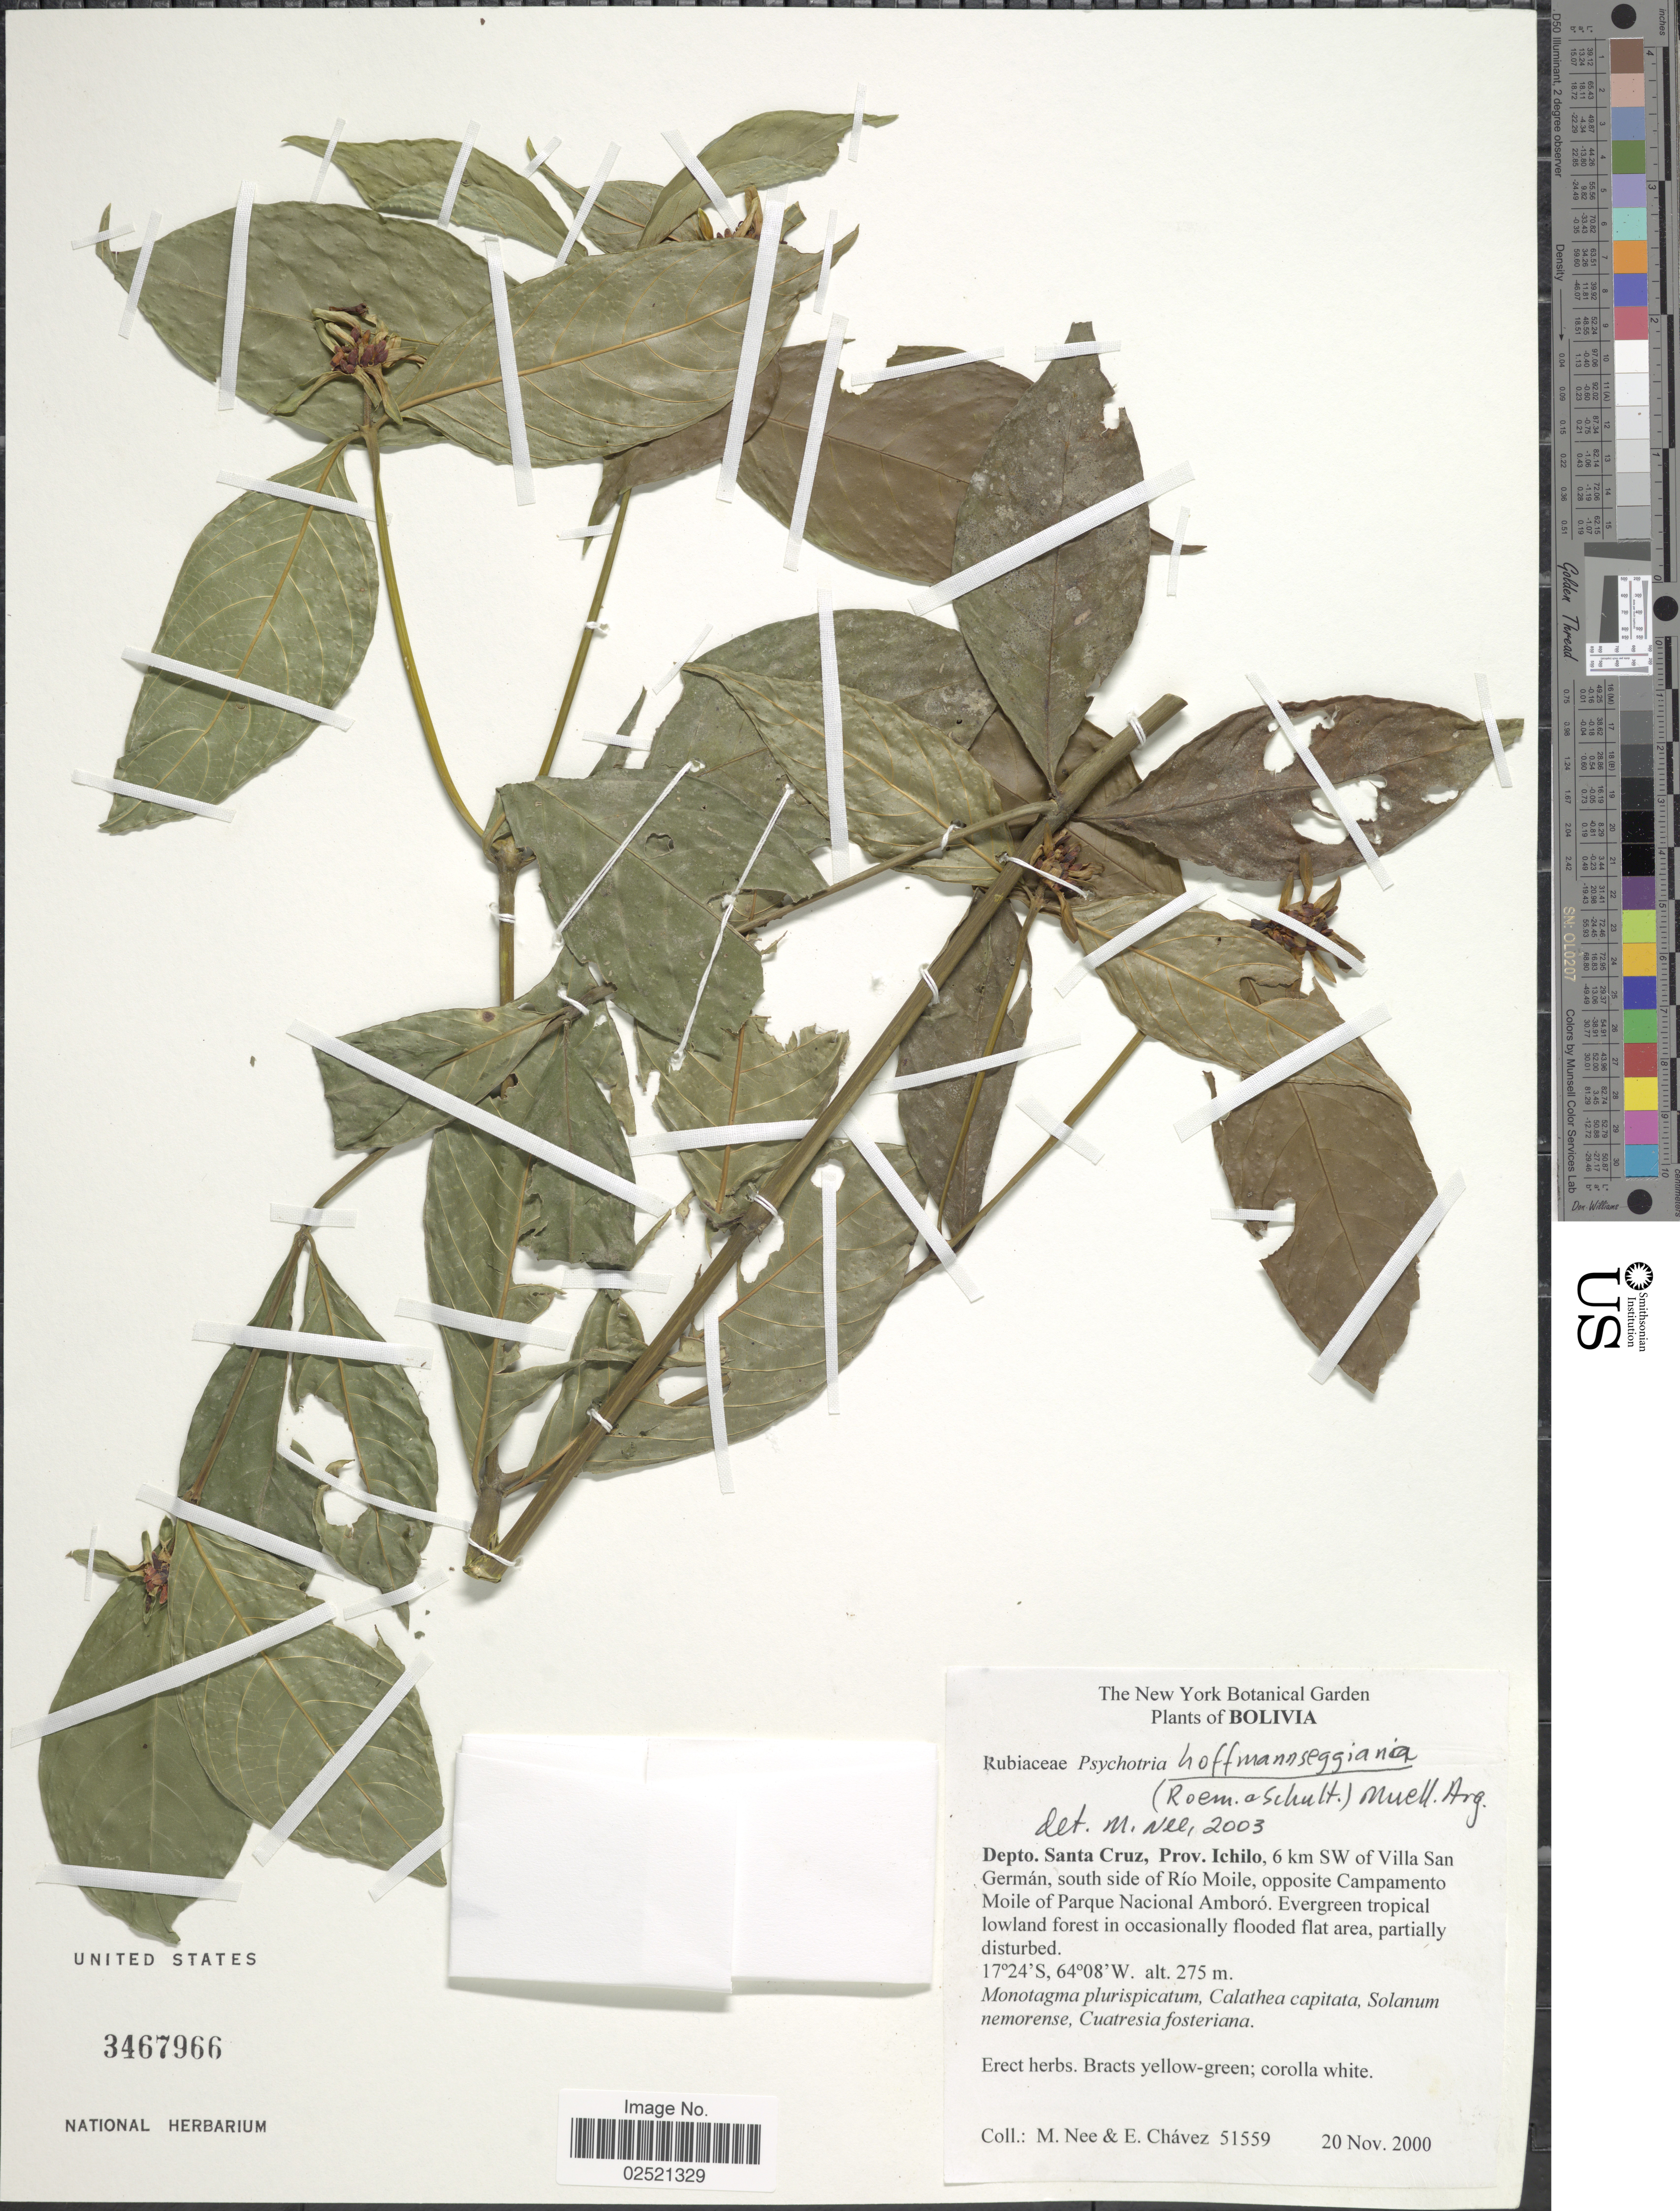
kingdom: Plantae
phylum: Tracheophyta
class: Magnoliopsida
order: Gentianales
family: Rubiaceae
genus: Psychotria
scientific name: Psychotria hoffmannseggiana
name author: (Willd. ex Roem. & Schult.) Müll. Arg.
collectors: M. Nee & E. Chávez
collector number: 51559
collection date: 2000-11-20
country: Bolivia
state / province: Santa Cruz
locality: Prov. Ichilo, 5 km SW of Villa San German, south side of Rio Moile, opposite Campamento Moile of Parque Nacional Amboro.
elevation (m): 275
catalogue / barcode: US 3467966